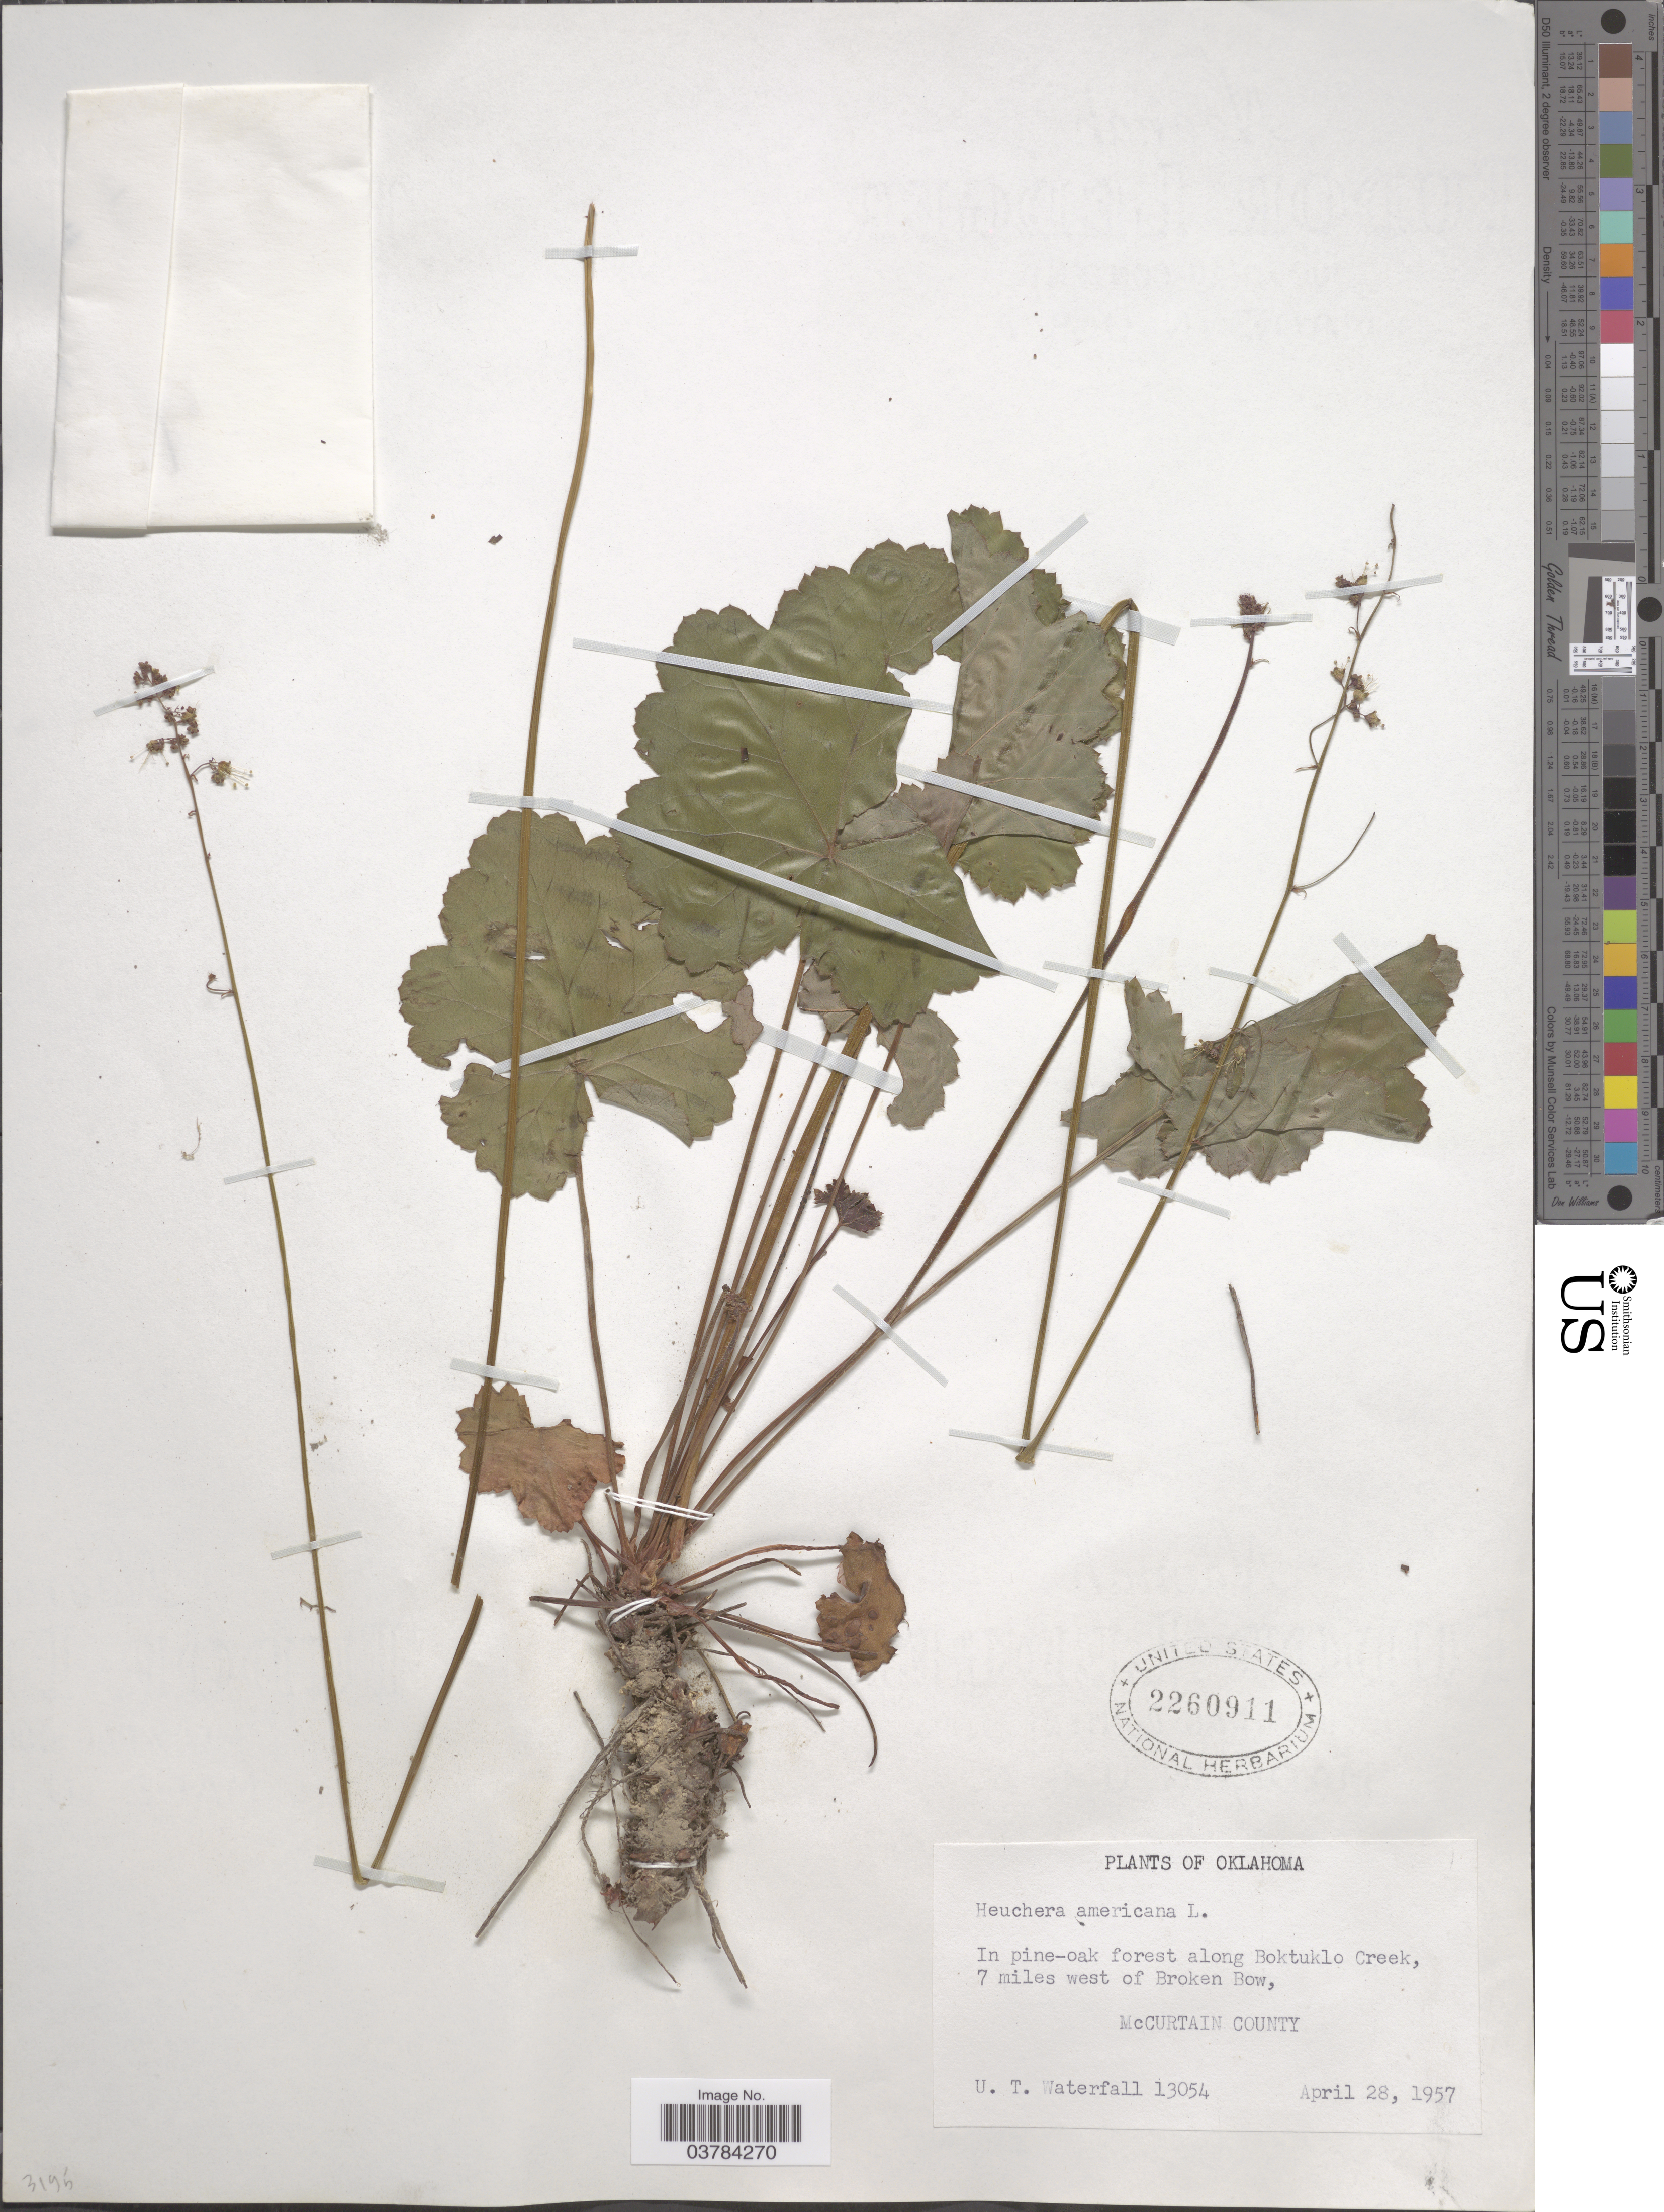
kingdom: Plantae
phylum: Tracheophyta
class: Magnoliopsida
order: Saxifragales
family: Saxifragaceae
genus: Heuchera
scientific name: Heuchera americana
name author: L.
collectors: U. T. Waterfall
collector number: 13054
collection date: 1957-04-28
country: United States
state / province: Oklahoma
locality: In pine-oak forest along Boktuklo Creek, 7 mile west of Broken Bow, McCurtain County.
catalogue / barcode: US 2260911